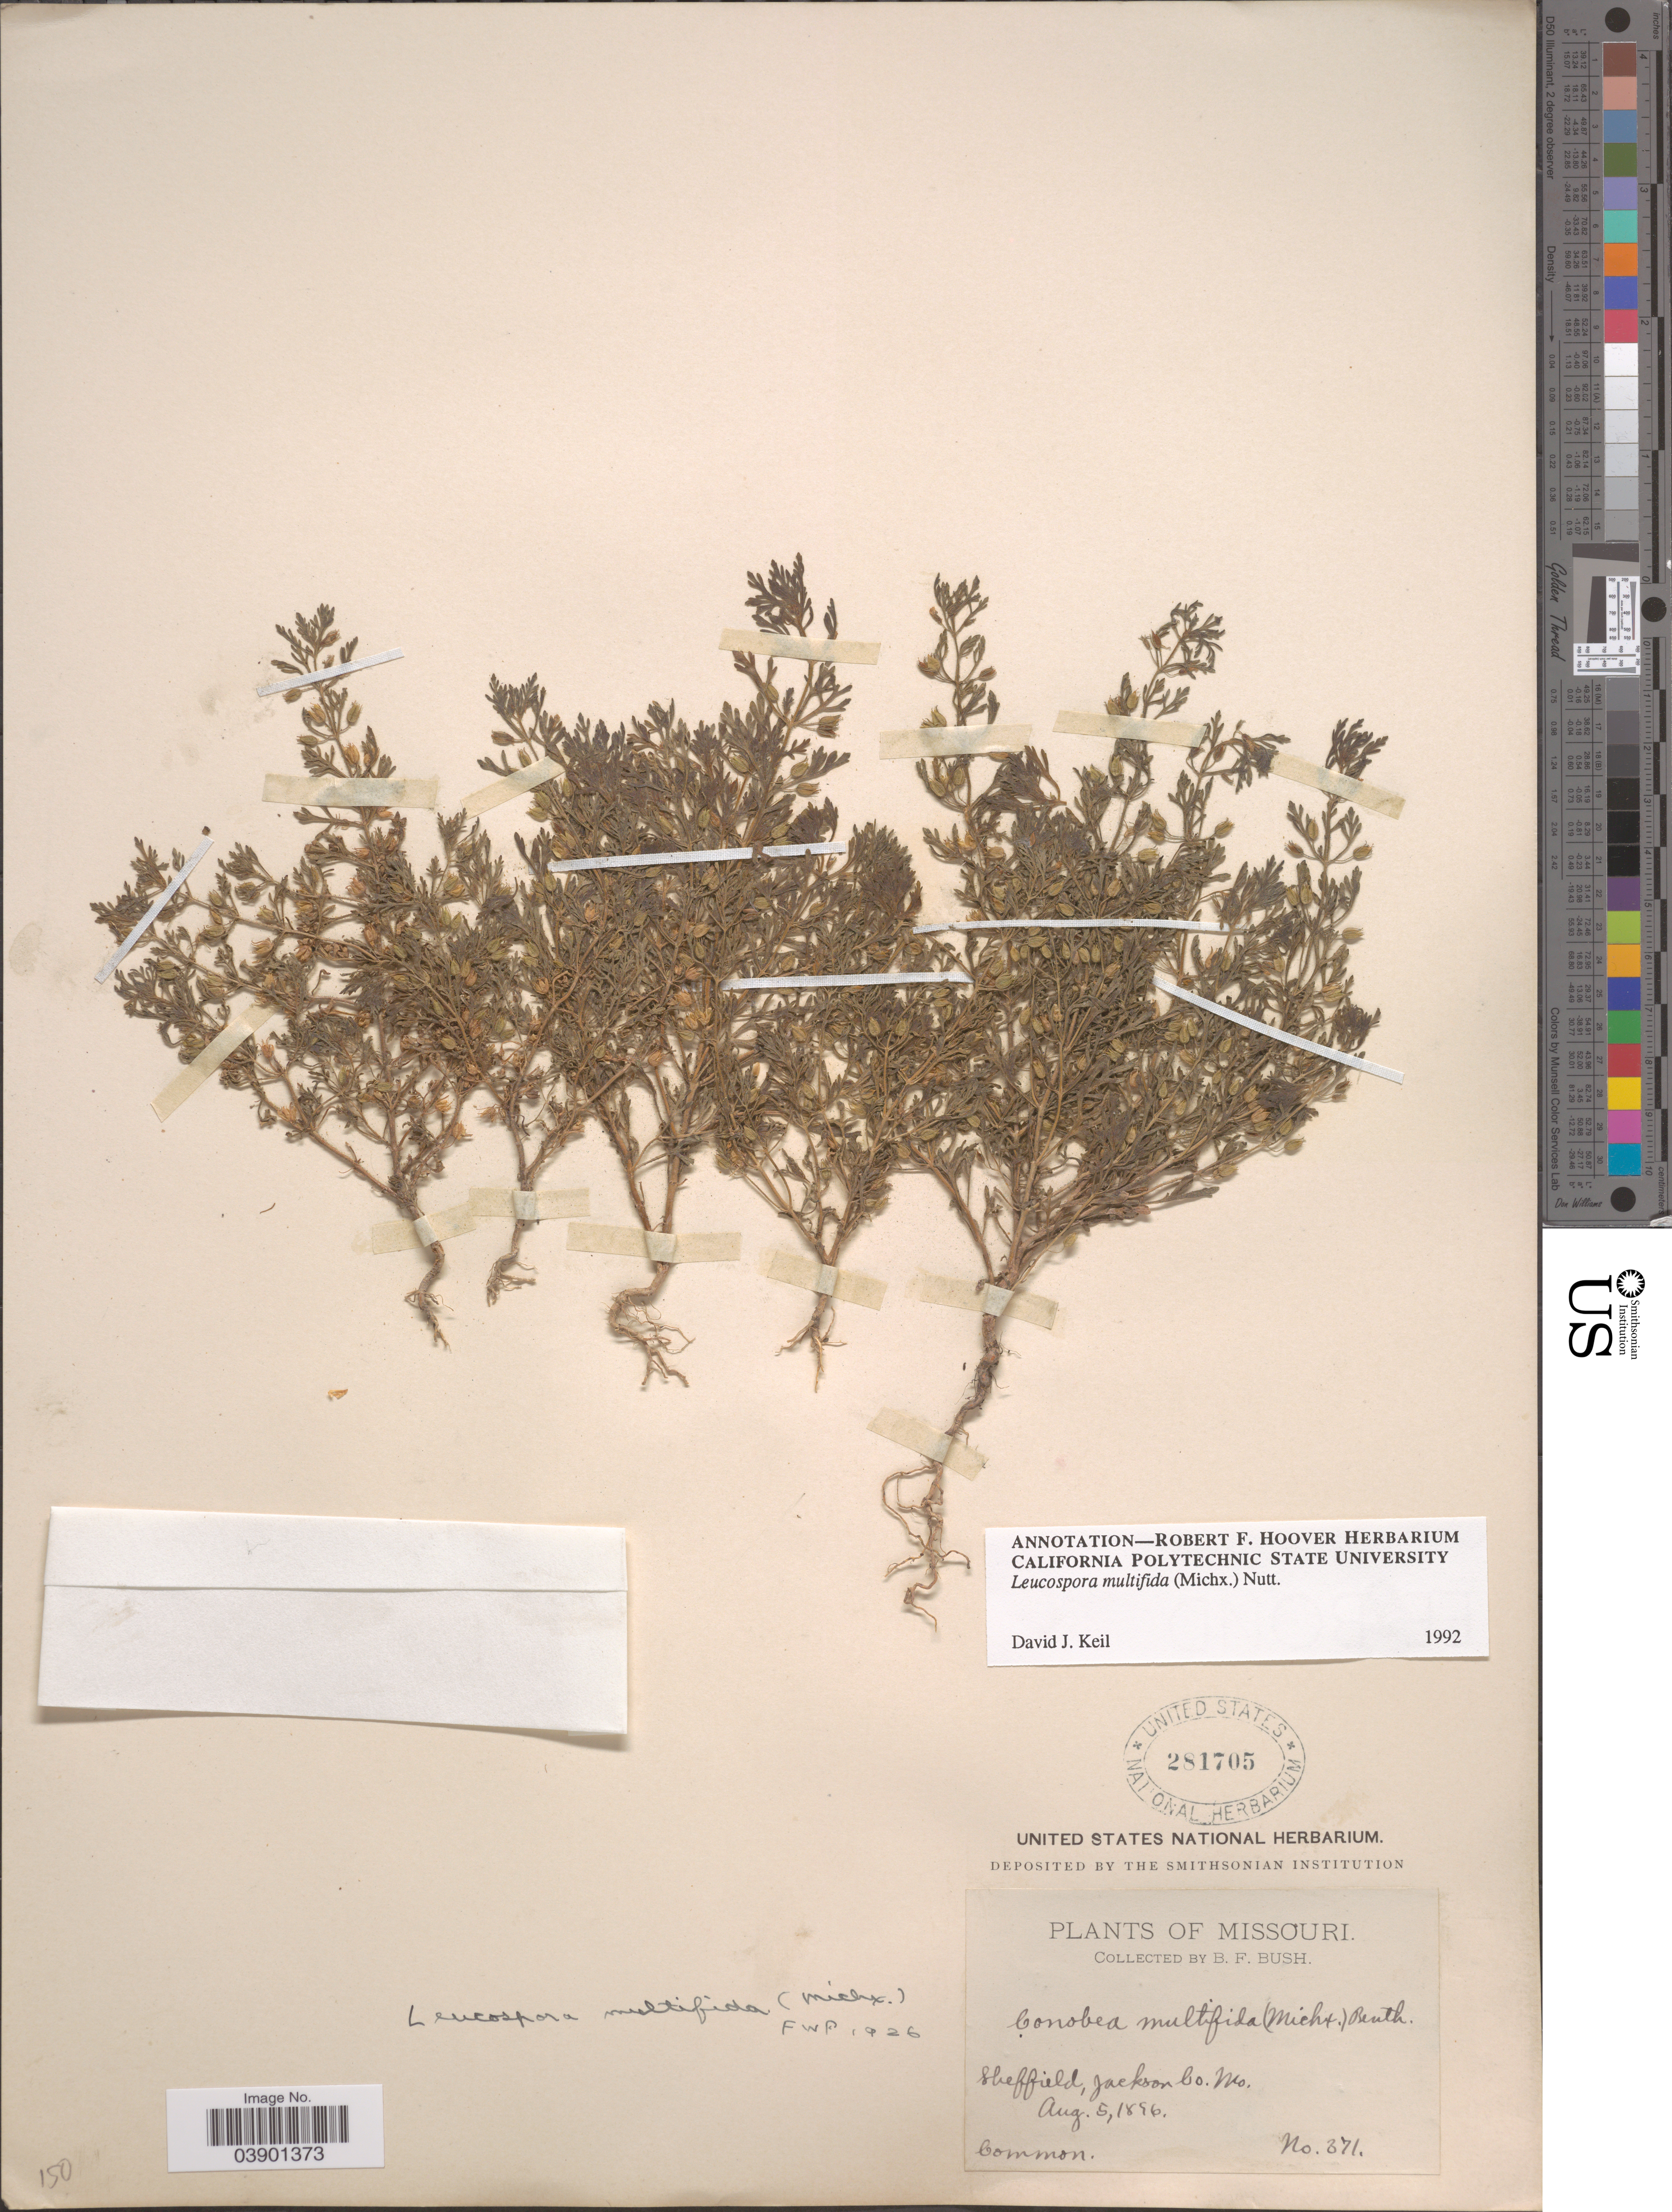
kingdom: Plantae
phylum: Tracheophyta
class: Magnoliopsida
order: Lamiales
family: Plantaginaceae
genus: Leucospora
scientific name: Leucospora multifida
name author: (Michx.) Nutt.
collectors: B. F. Bush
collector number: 371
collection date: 1896-08-05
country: United States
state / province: Missouri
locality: Sheffield, Jackson Co.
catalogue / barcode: US 281705